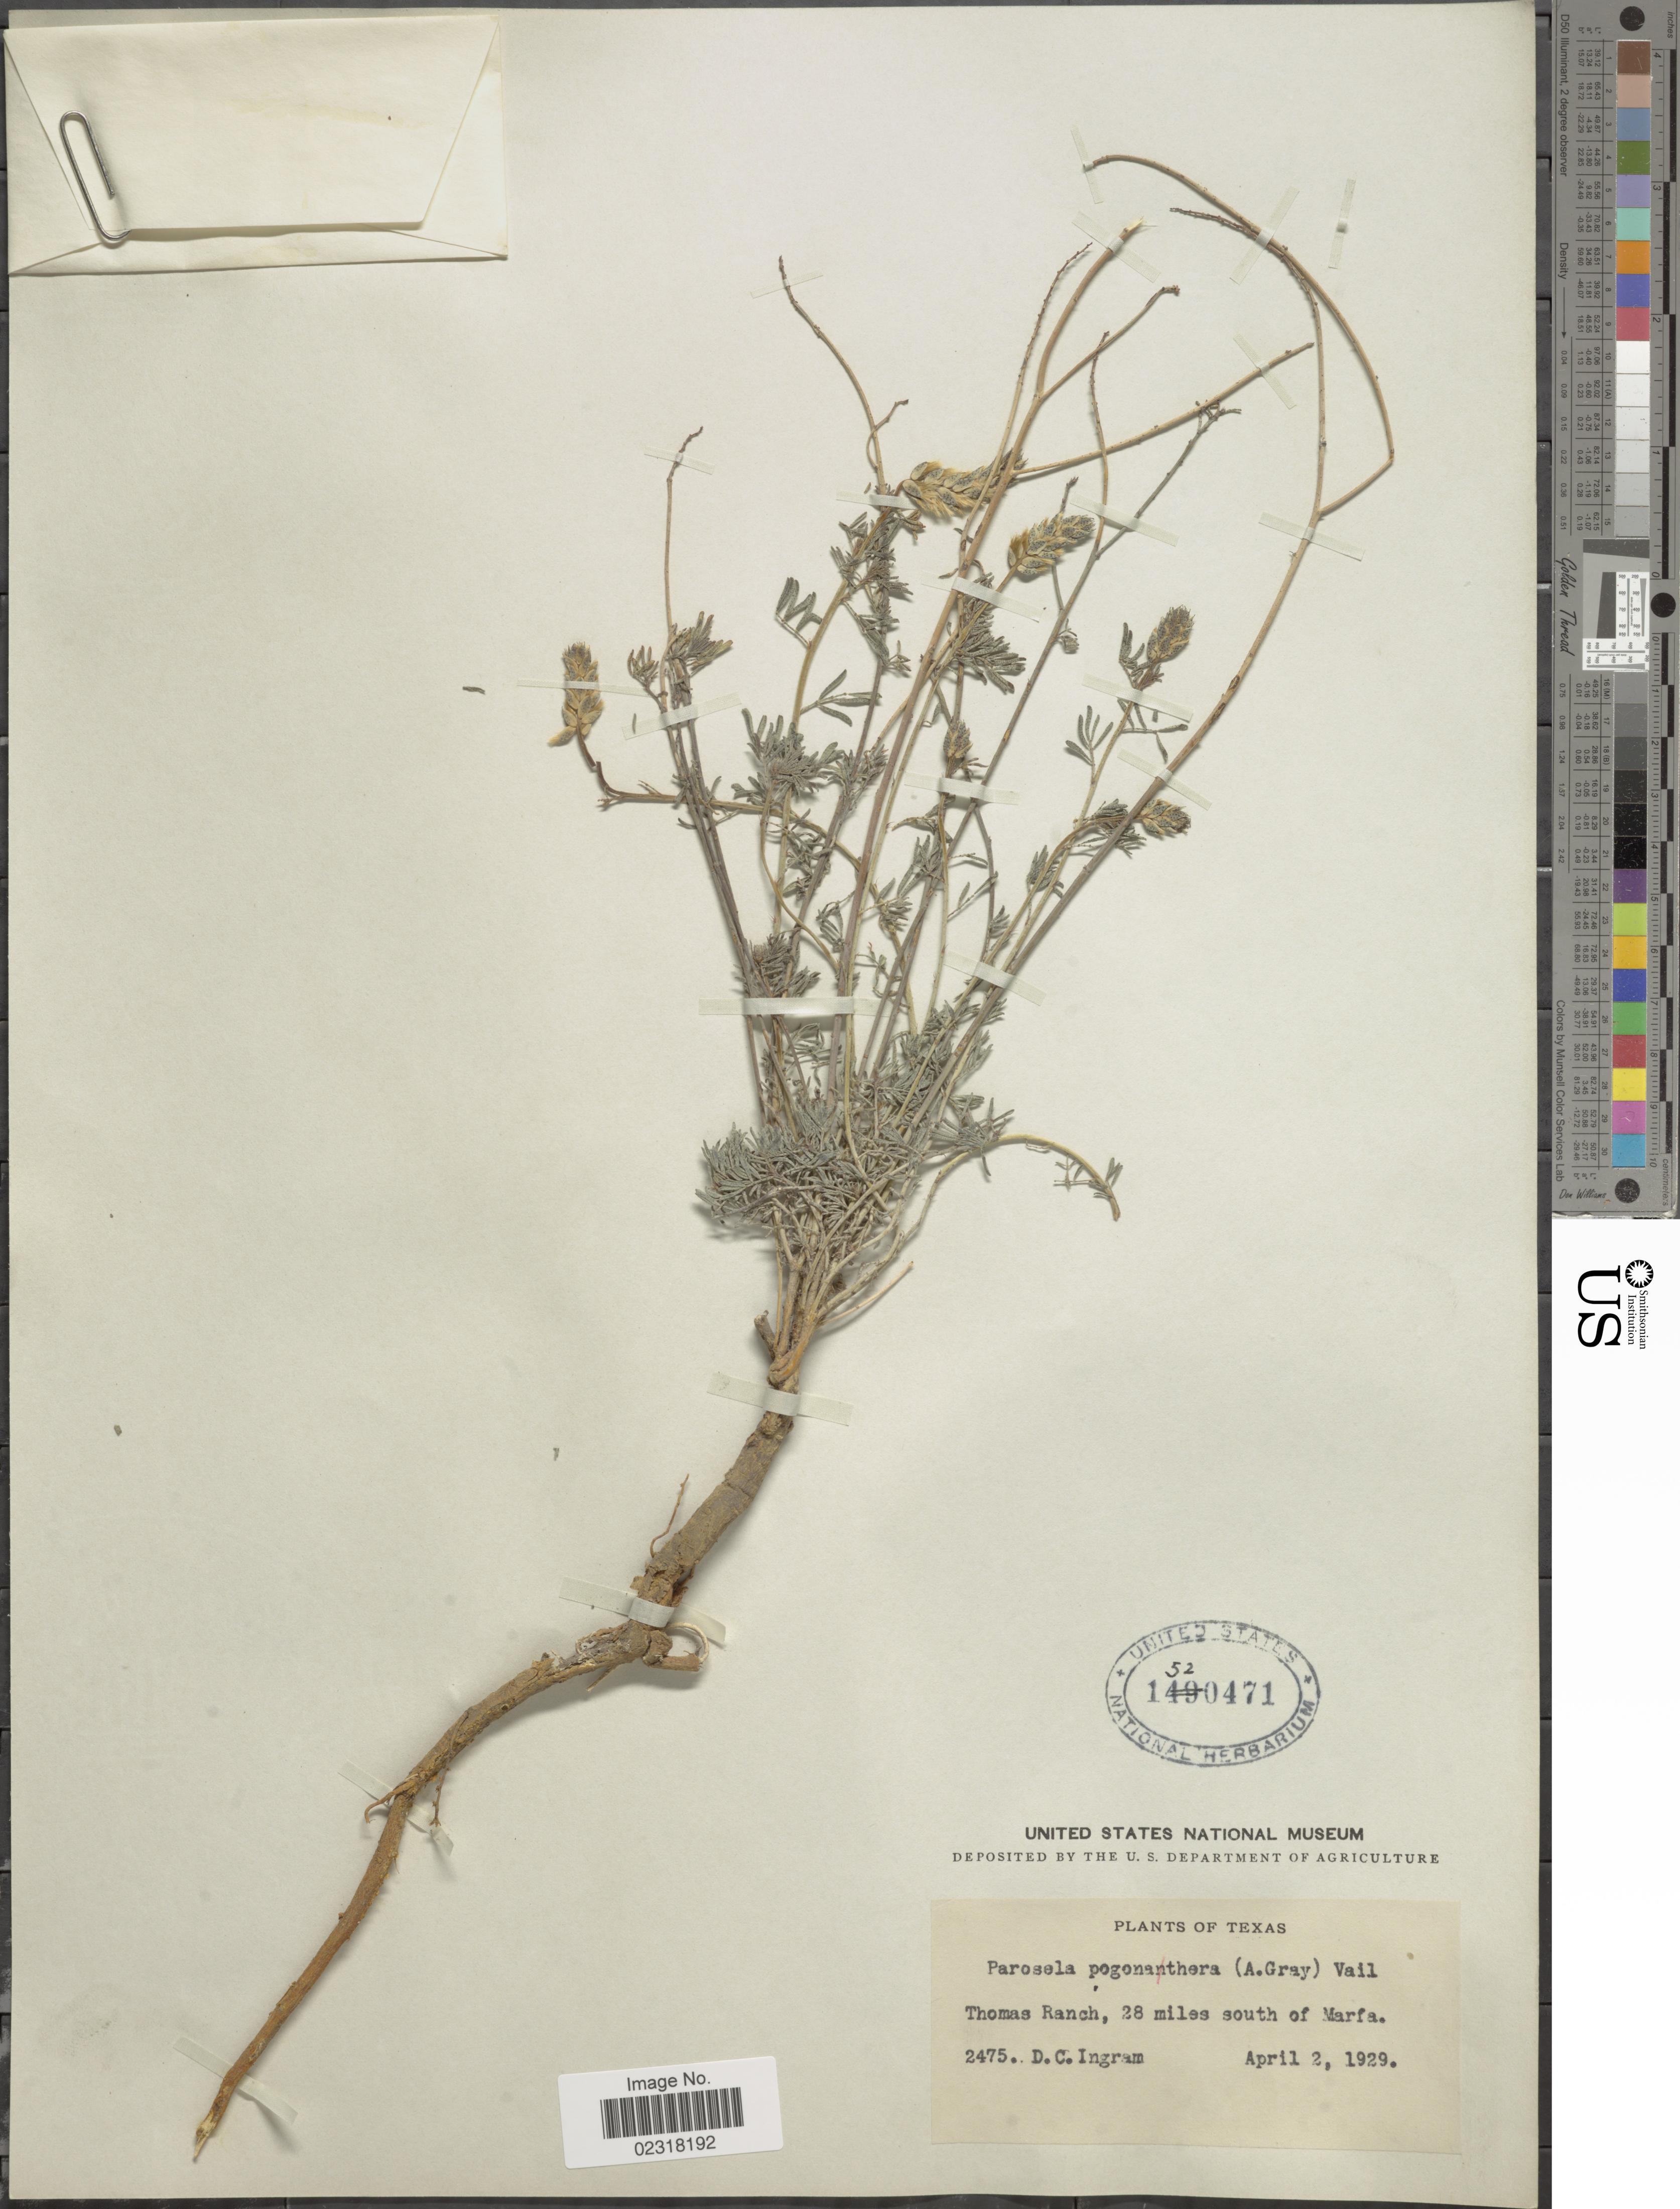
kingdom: Plantae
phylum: Tracheophyta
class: Magnoliopsida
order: Fabales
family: Fabaceae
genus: Dalea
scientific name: Dalea pogonathera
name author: A. Gray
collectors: D. C. Ingram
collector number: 2475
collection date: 1929-04-02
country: United States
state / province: Texas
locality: Thomas Ranch, 28 miles south of Marfa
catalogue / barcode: US 1520471